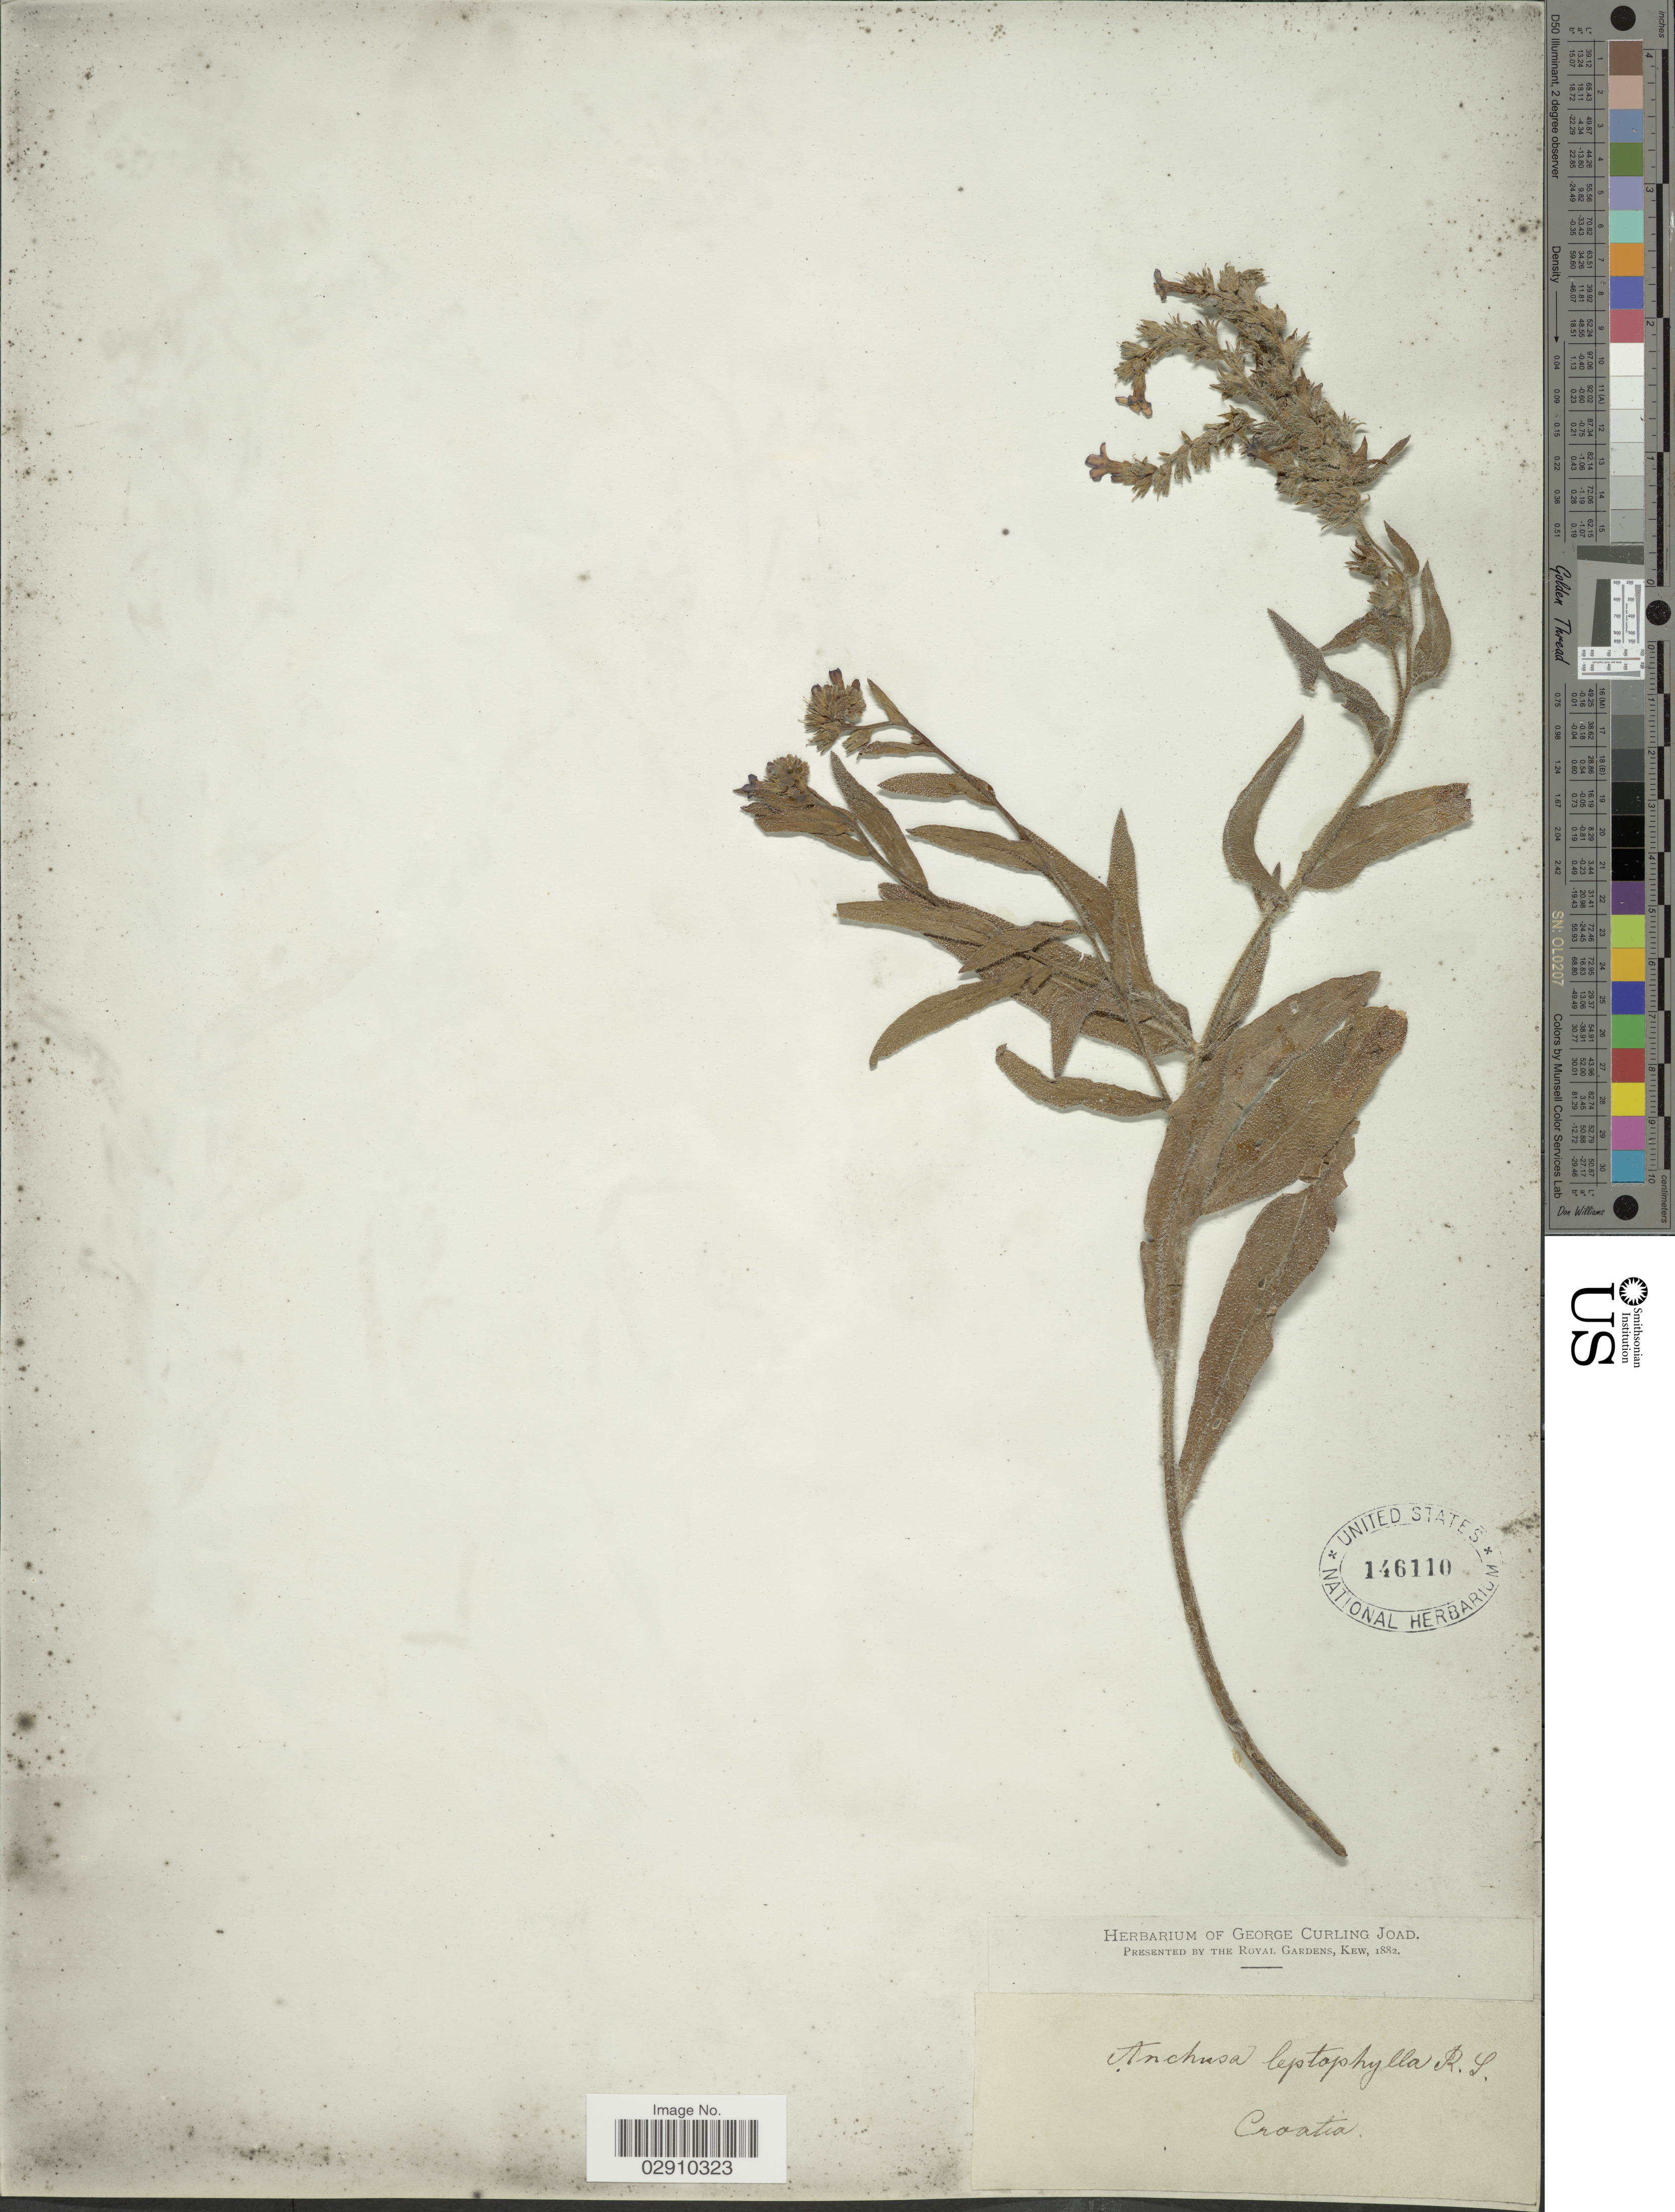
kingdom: Plantae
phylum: Tracheophyta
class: Magnoliopsida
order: Boraginales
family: Boraginaceae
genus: Anchusa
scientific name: Anchusa leptophylla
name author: Roem. & Schult.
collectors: ex herb. George Curling Joad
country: Croatia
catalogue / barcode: US 146110